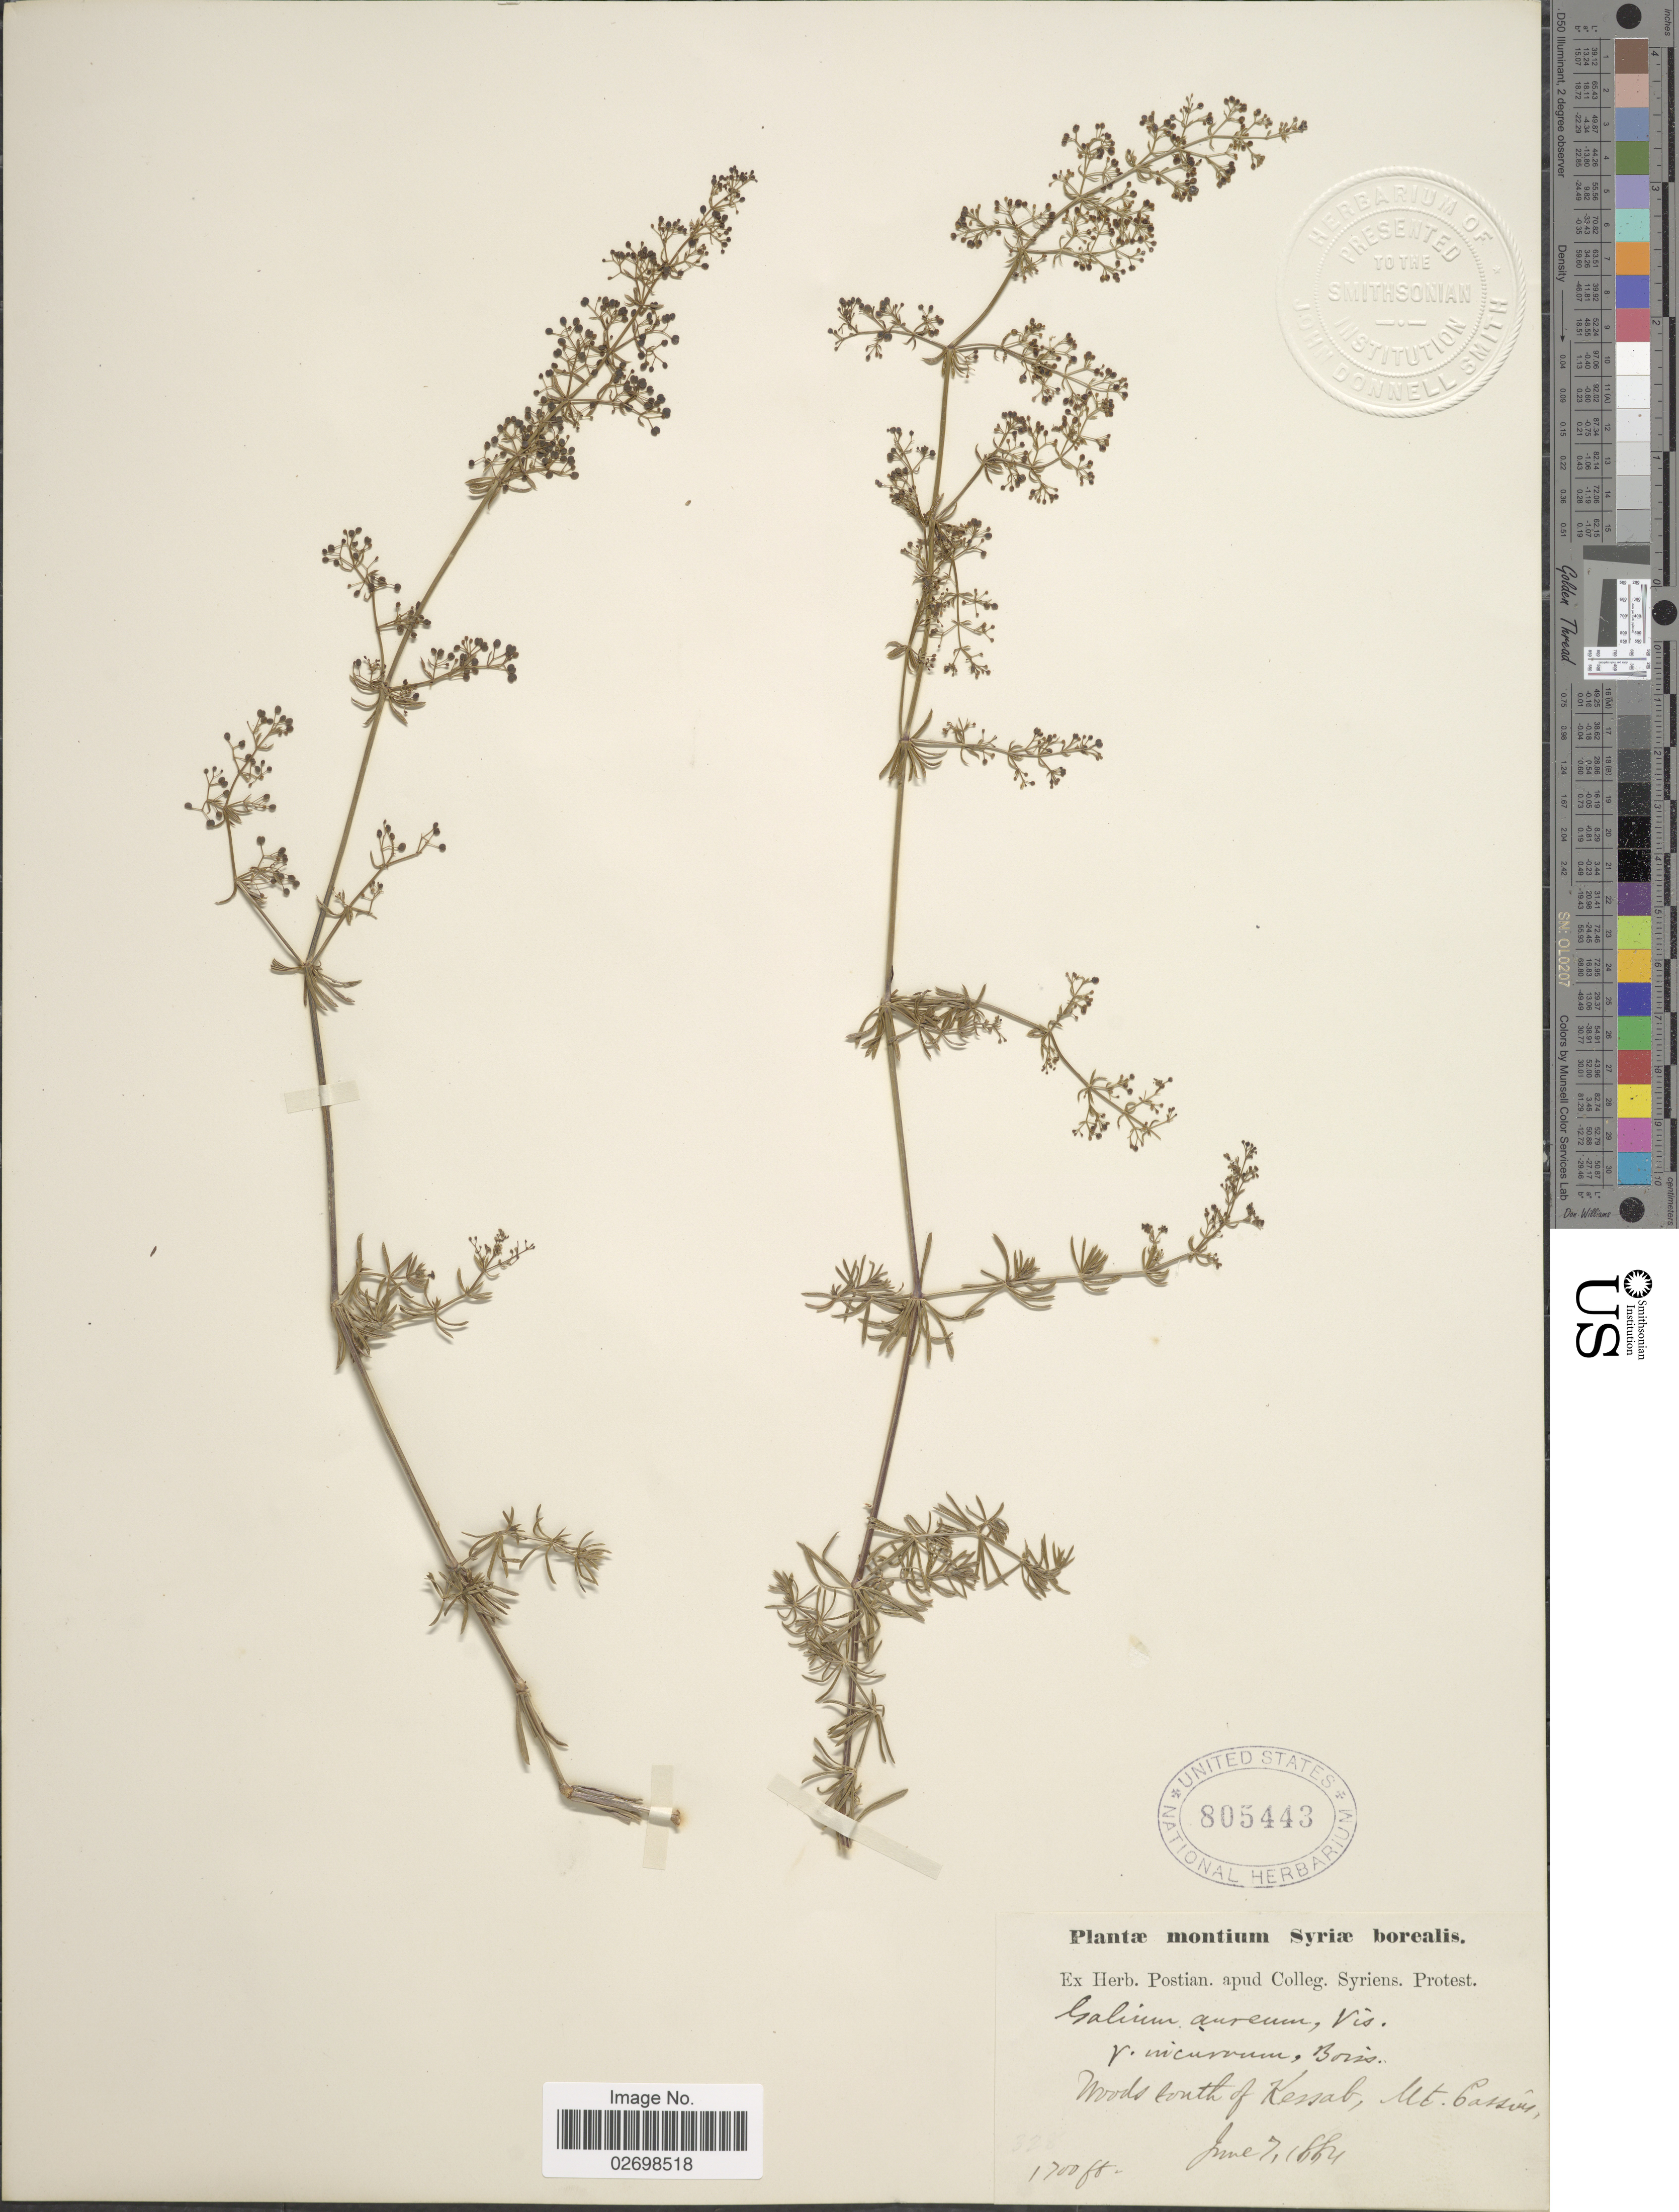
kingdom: Plantae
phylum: Tracheophyta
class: Magnoliopsida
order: Gentianales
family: Rubiaceae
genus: Galium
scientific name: Galium aureum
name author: Vis.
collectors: ex herb. Postian. apud Colleg. Syriens. Protest. USE "Fannie P. A. Shepard" (10308853) AS PRIMARY COLLECTOR INSTEAD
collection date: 1884-06-07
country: Syria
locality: Montium Syria borealis, woods conth of Kessab, Mount Casius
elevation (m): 518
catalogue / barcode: US 805443